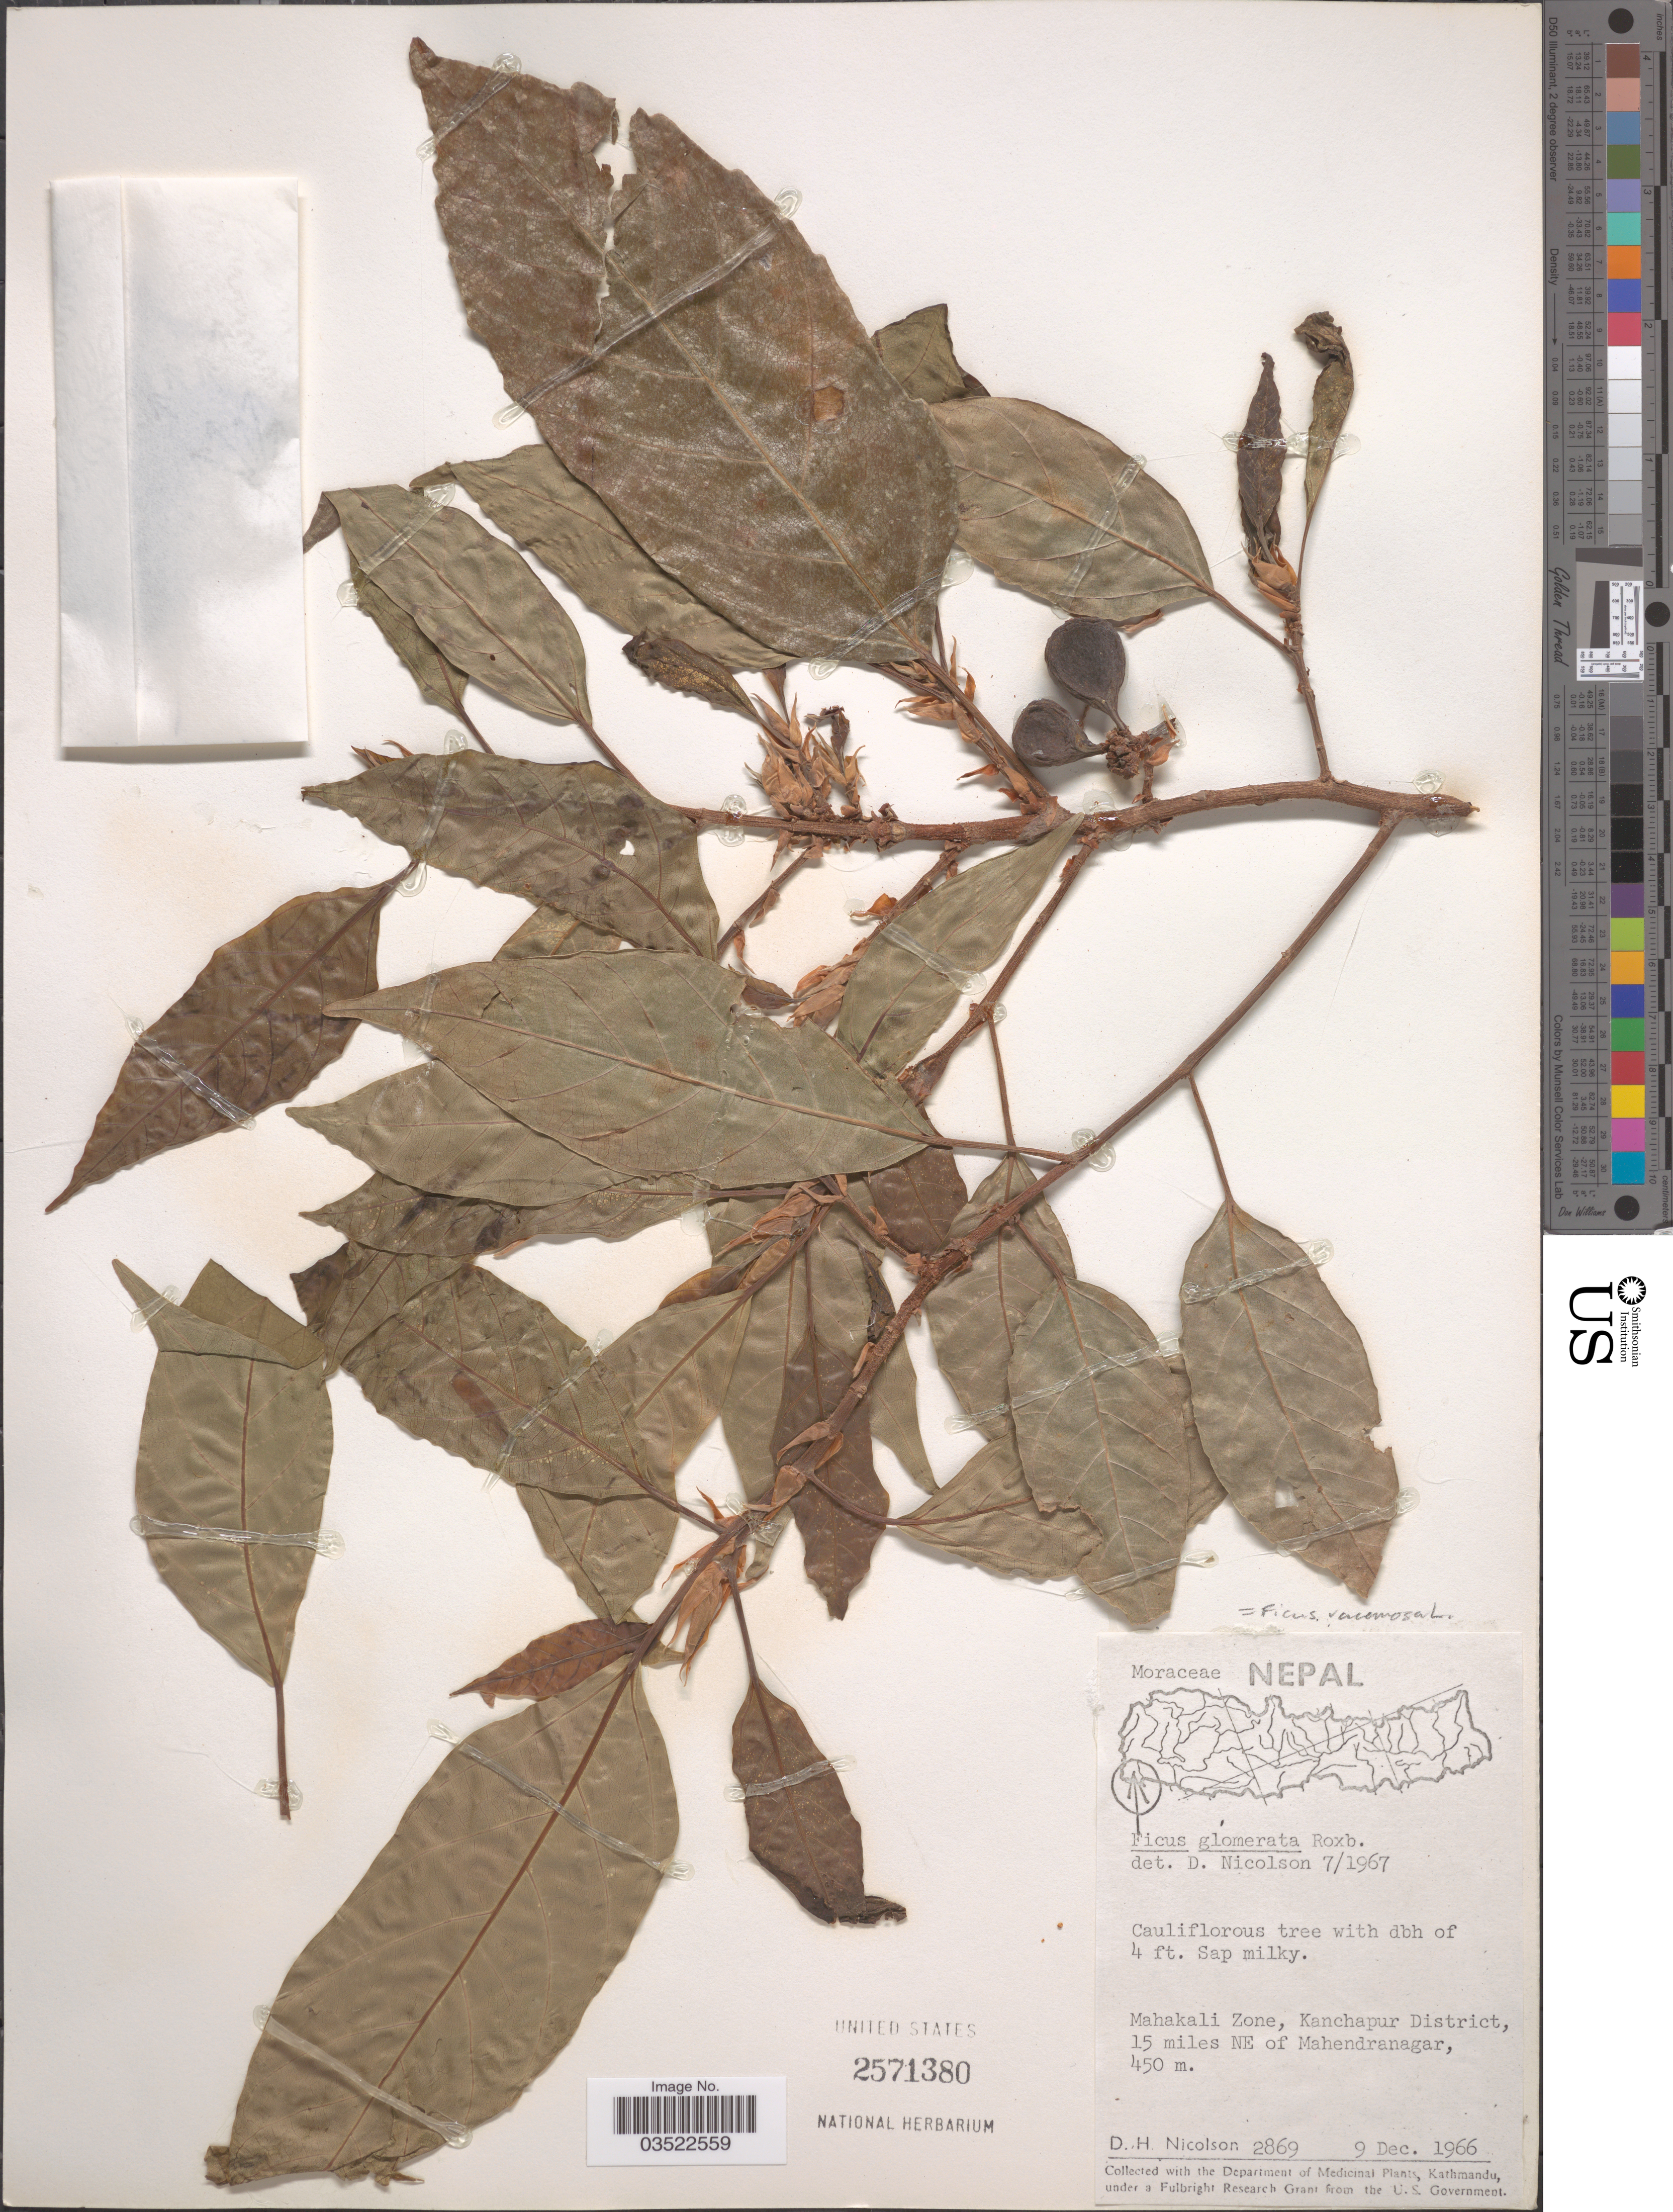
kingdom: Plantae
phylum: Tracheophyta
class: Magnoliopsida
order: Rosales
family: Moraceae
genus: Ficus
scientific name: Ficus racemosa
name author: L.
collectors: D. H. Nicolson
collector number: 2869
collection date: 1966-12-09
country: Nepal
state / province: Mahakali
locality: Mahakali Zone, Kanchapur District, 15 miles NE of Mahendranagar.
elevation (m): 450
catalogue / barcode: US 2571380